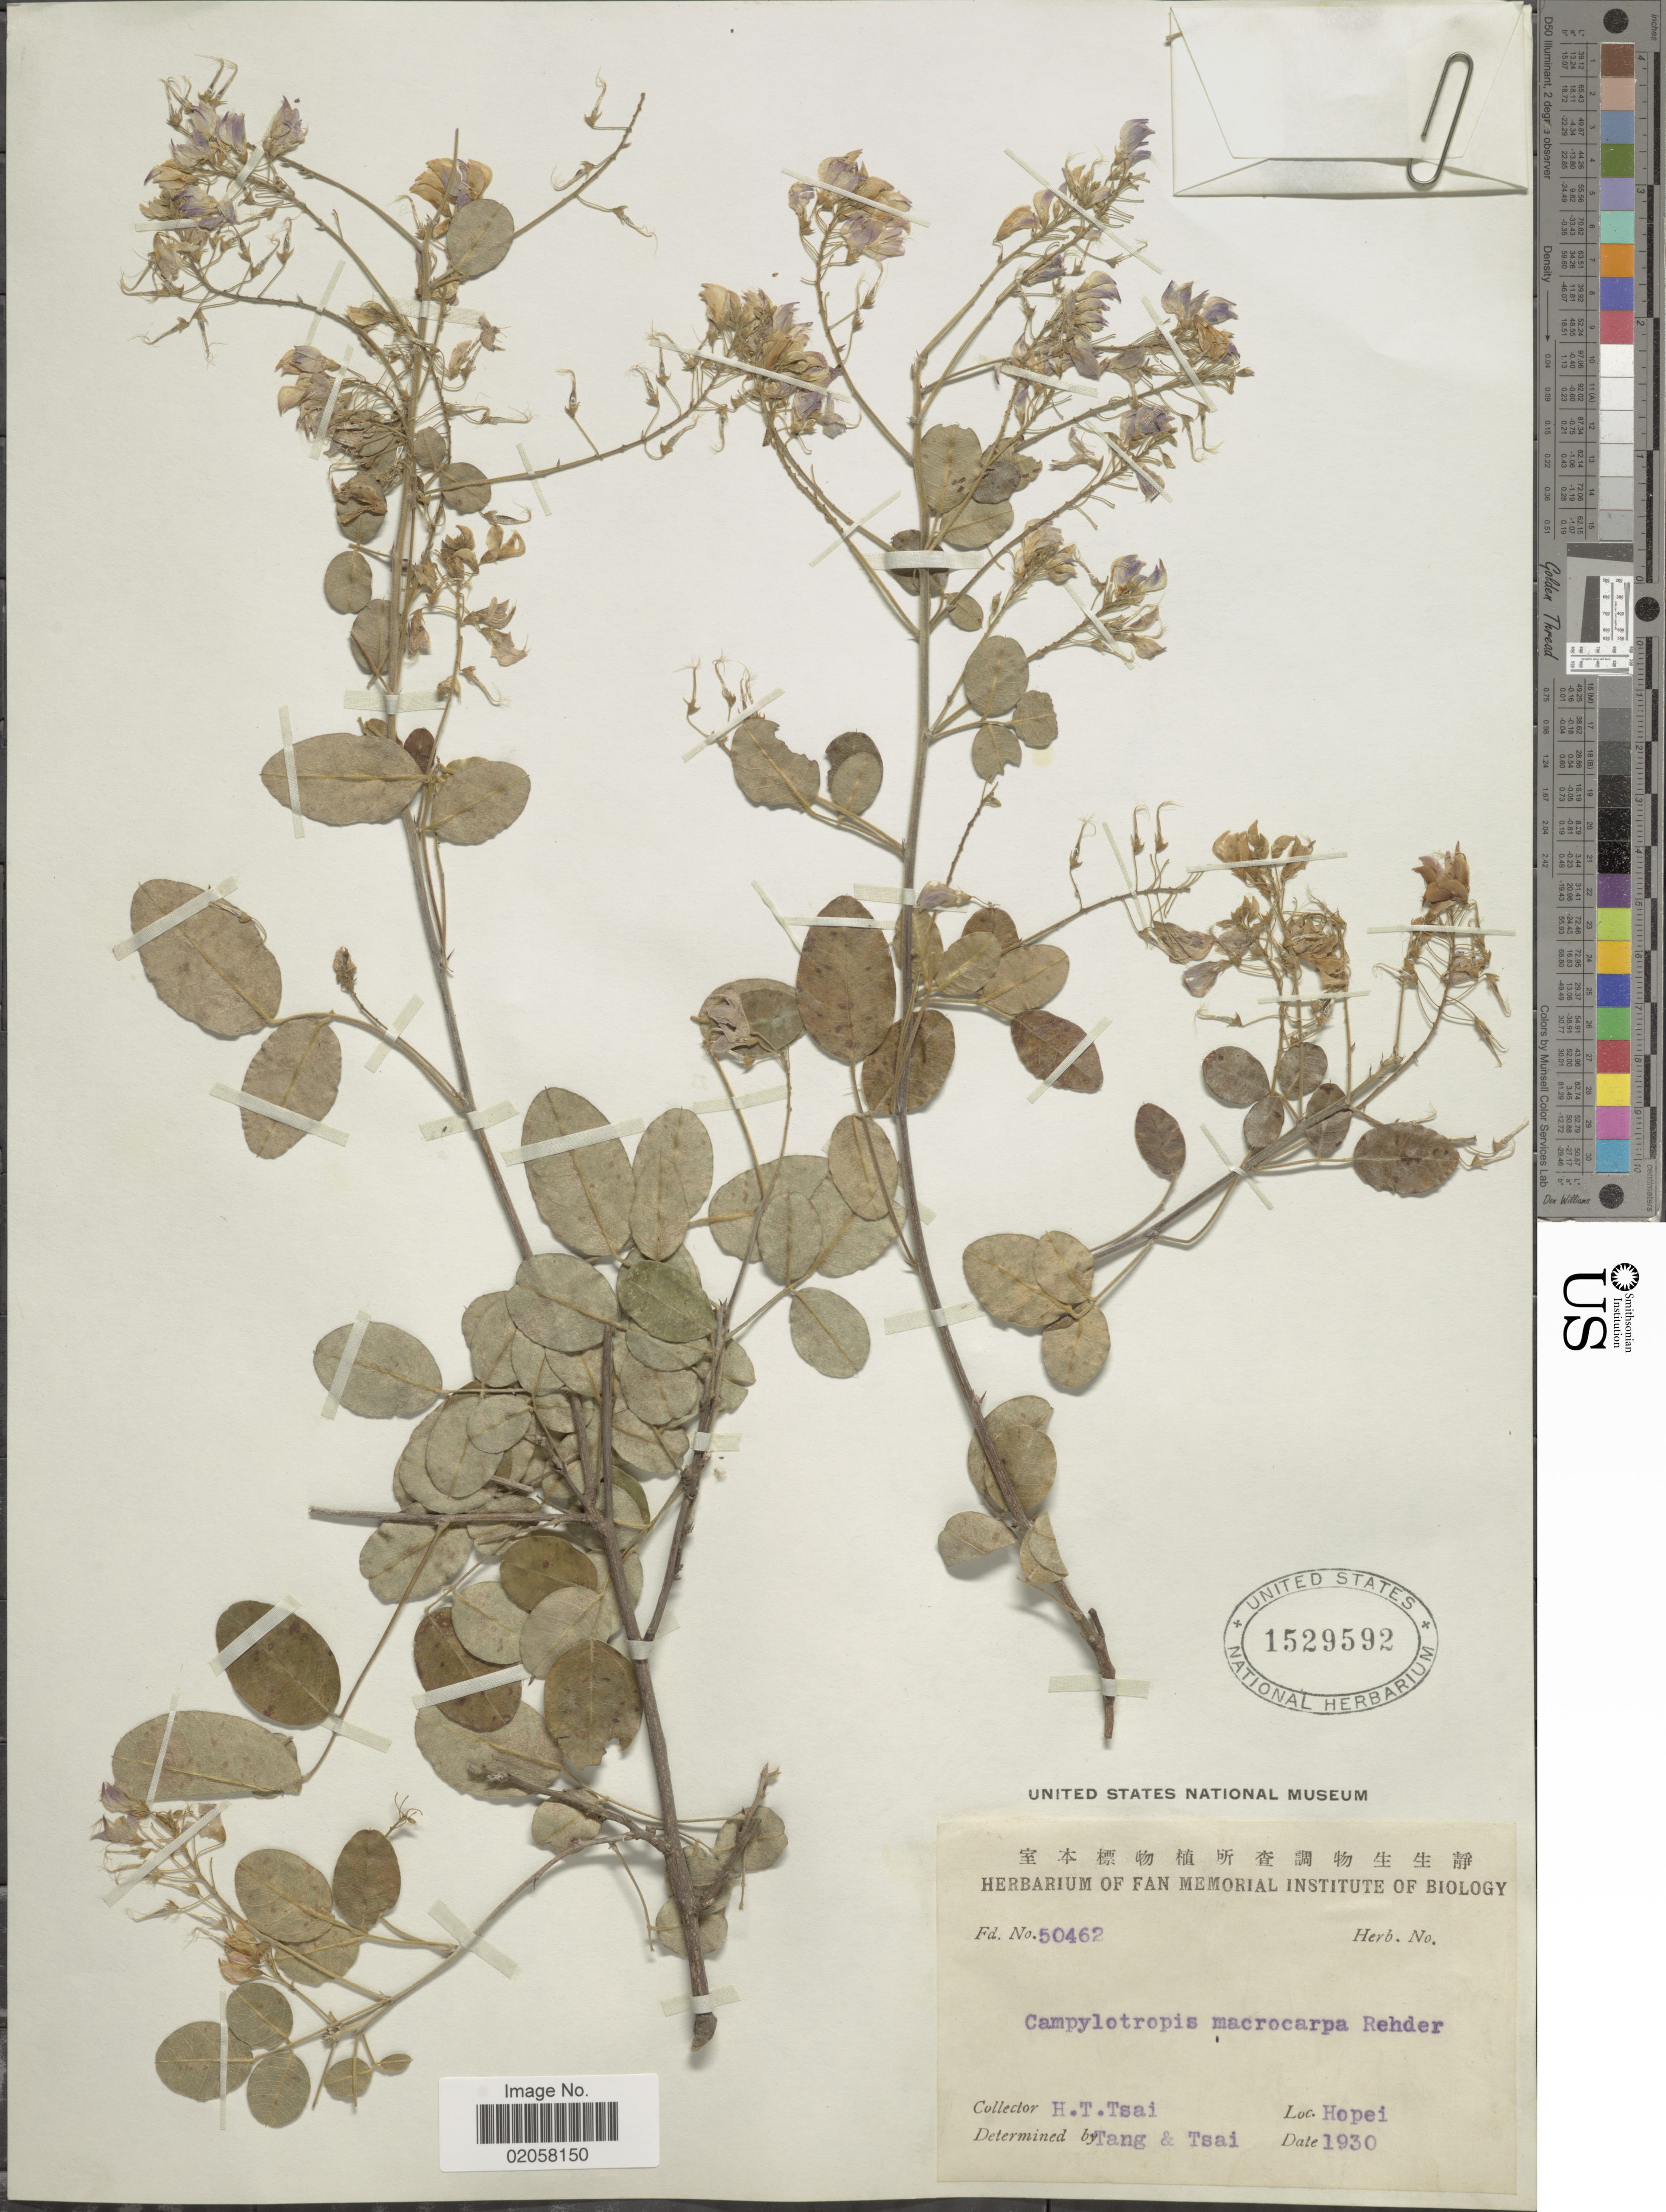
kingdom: Plantae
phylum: Tracheophyta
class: Magnoliopsida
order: Fabales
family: Fabaceae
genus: Campylotropis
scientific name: Campylotropis macrocarpa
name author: H. Ohashi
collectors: H. Tsai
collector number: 50462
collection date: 1930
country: China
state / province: Hebei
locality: Hopei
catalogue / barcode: US 1529592